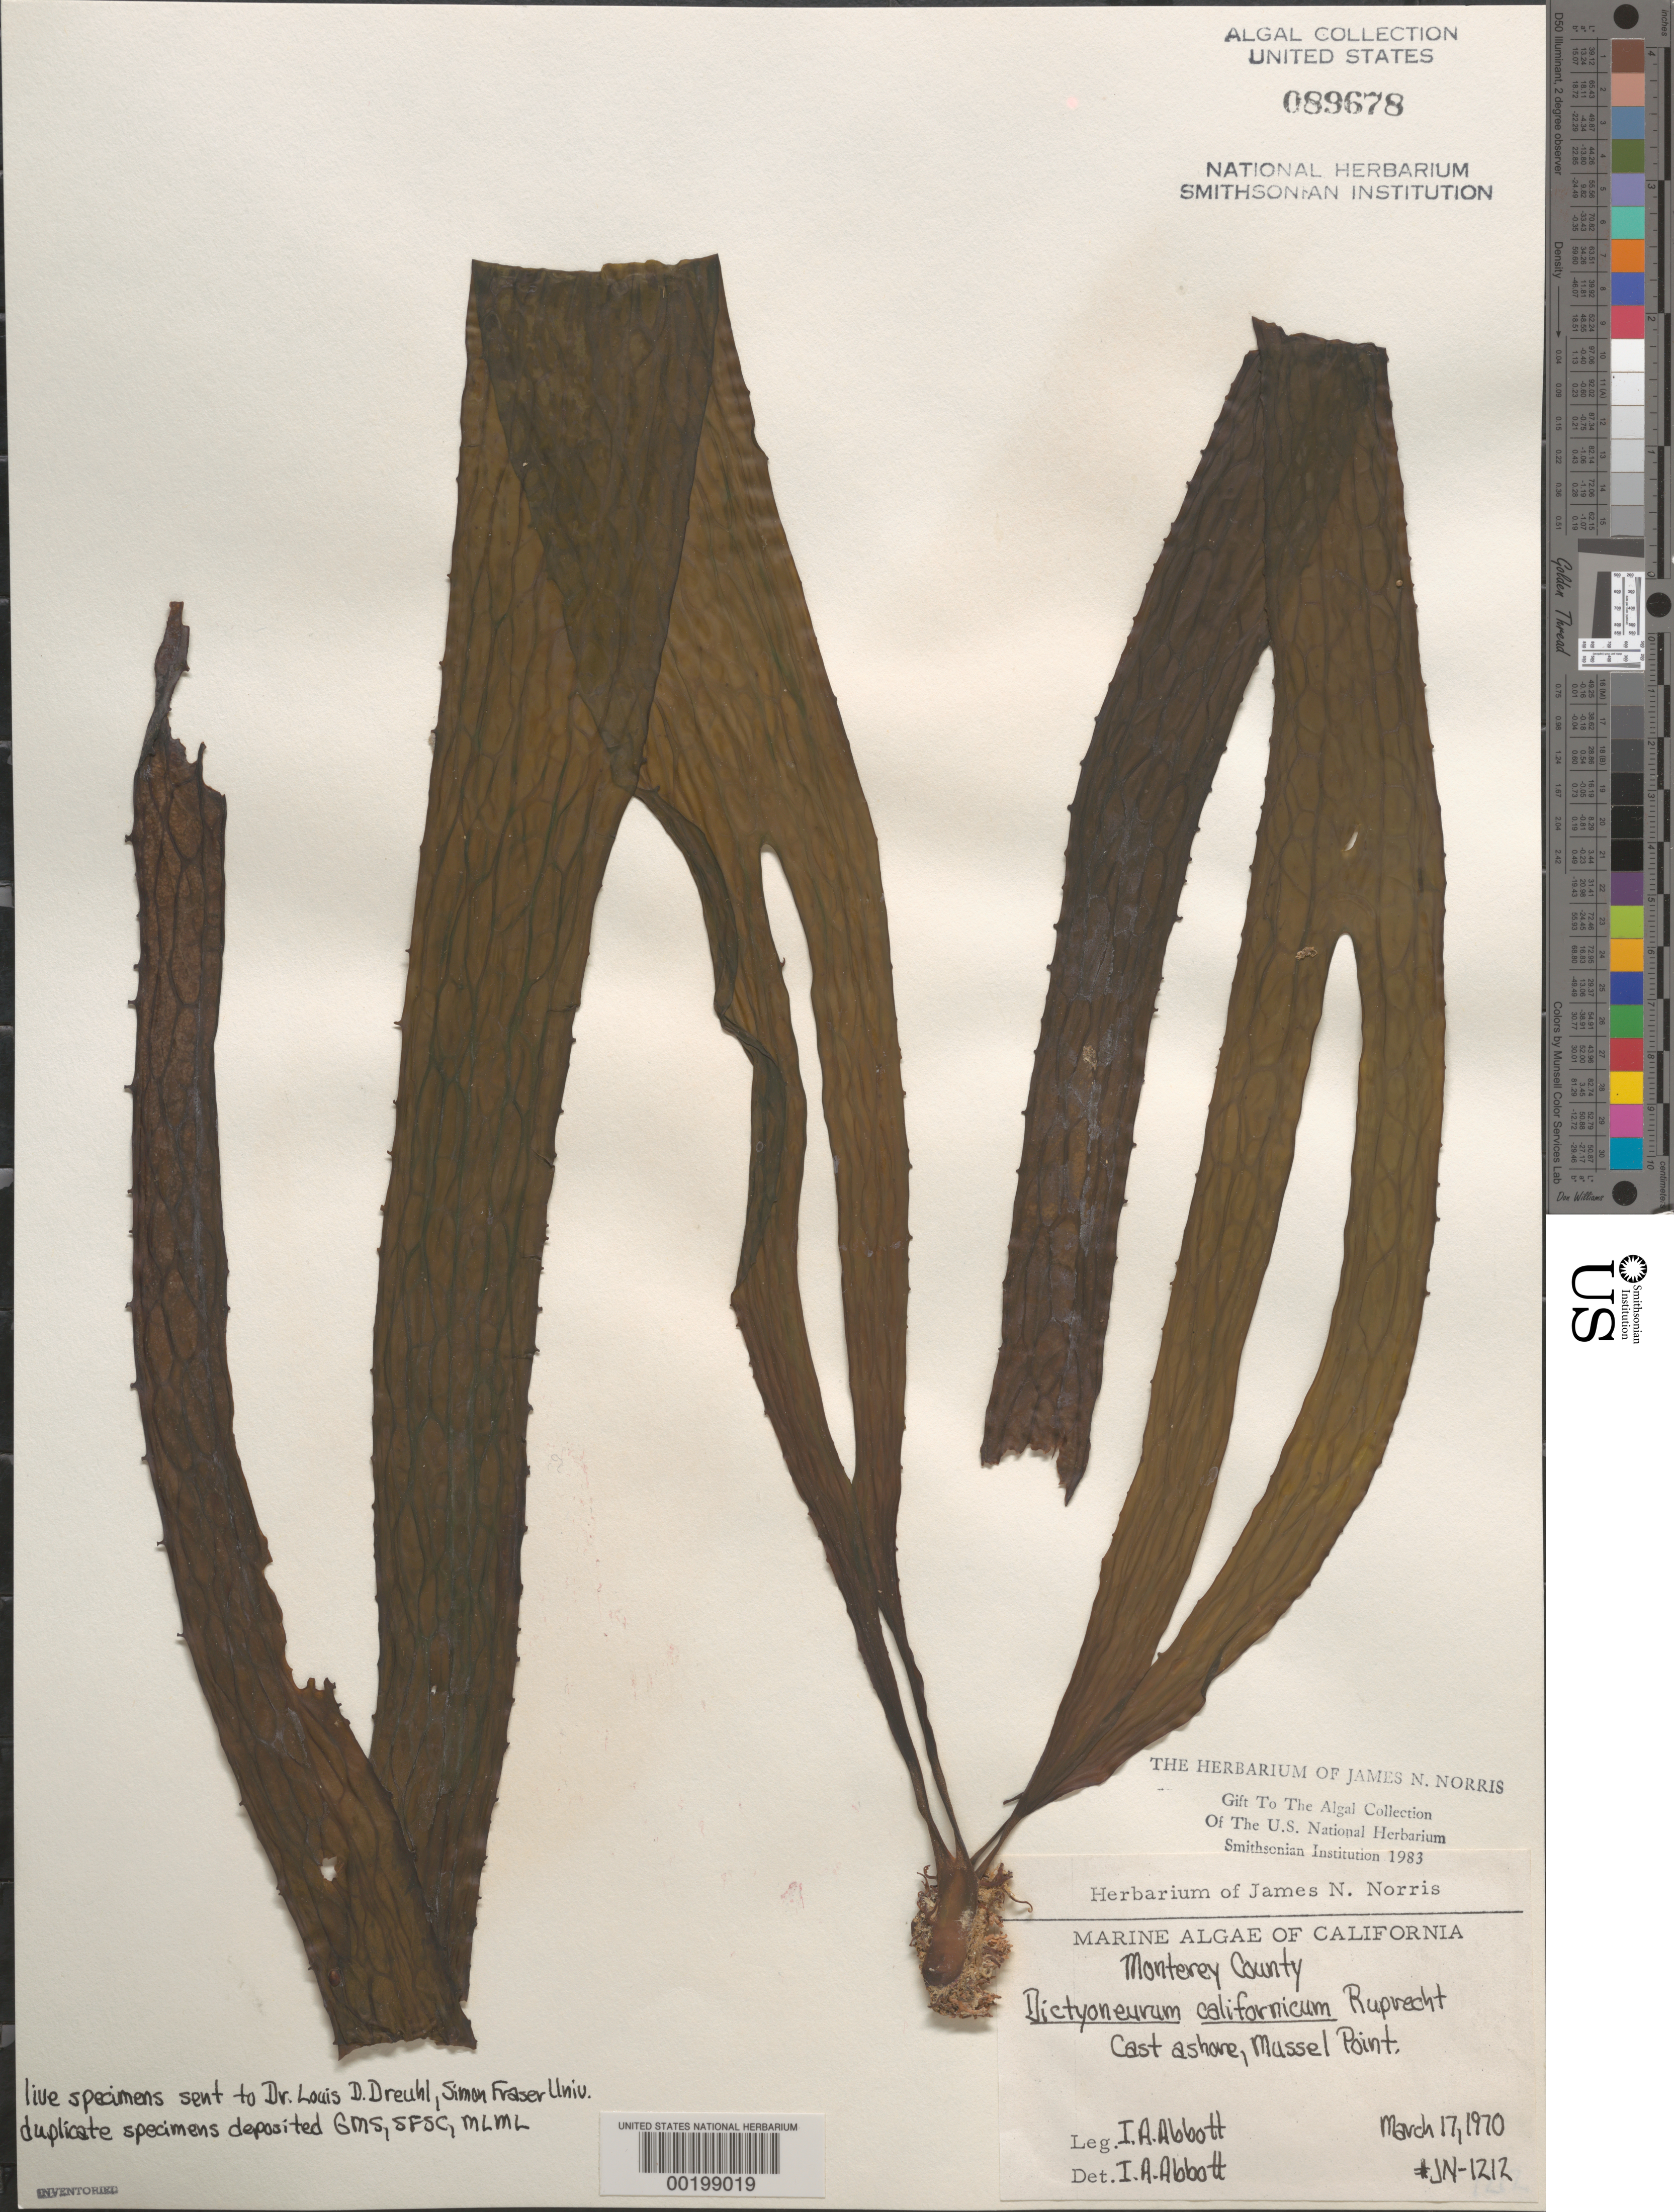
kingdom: Chromista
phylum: Ochrophyta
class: Phaeophyceae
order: Laminariales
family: Costariaceae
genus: Dictyoneurum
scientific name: Dictyoneurum californicum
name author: Rupr.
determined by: Abbott, Isabella A.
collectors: I. A. Abbott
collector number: JN-1212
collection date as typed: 17 Mar 1970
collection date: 1970-03-17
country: United States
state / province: California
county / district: Monterey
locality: Mussel Point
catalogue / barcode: US 89678